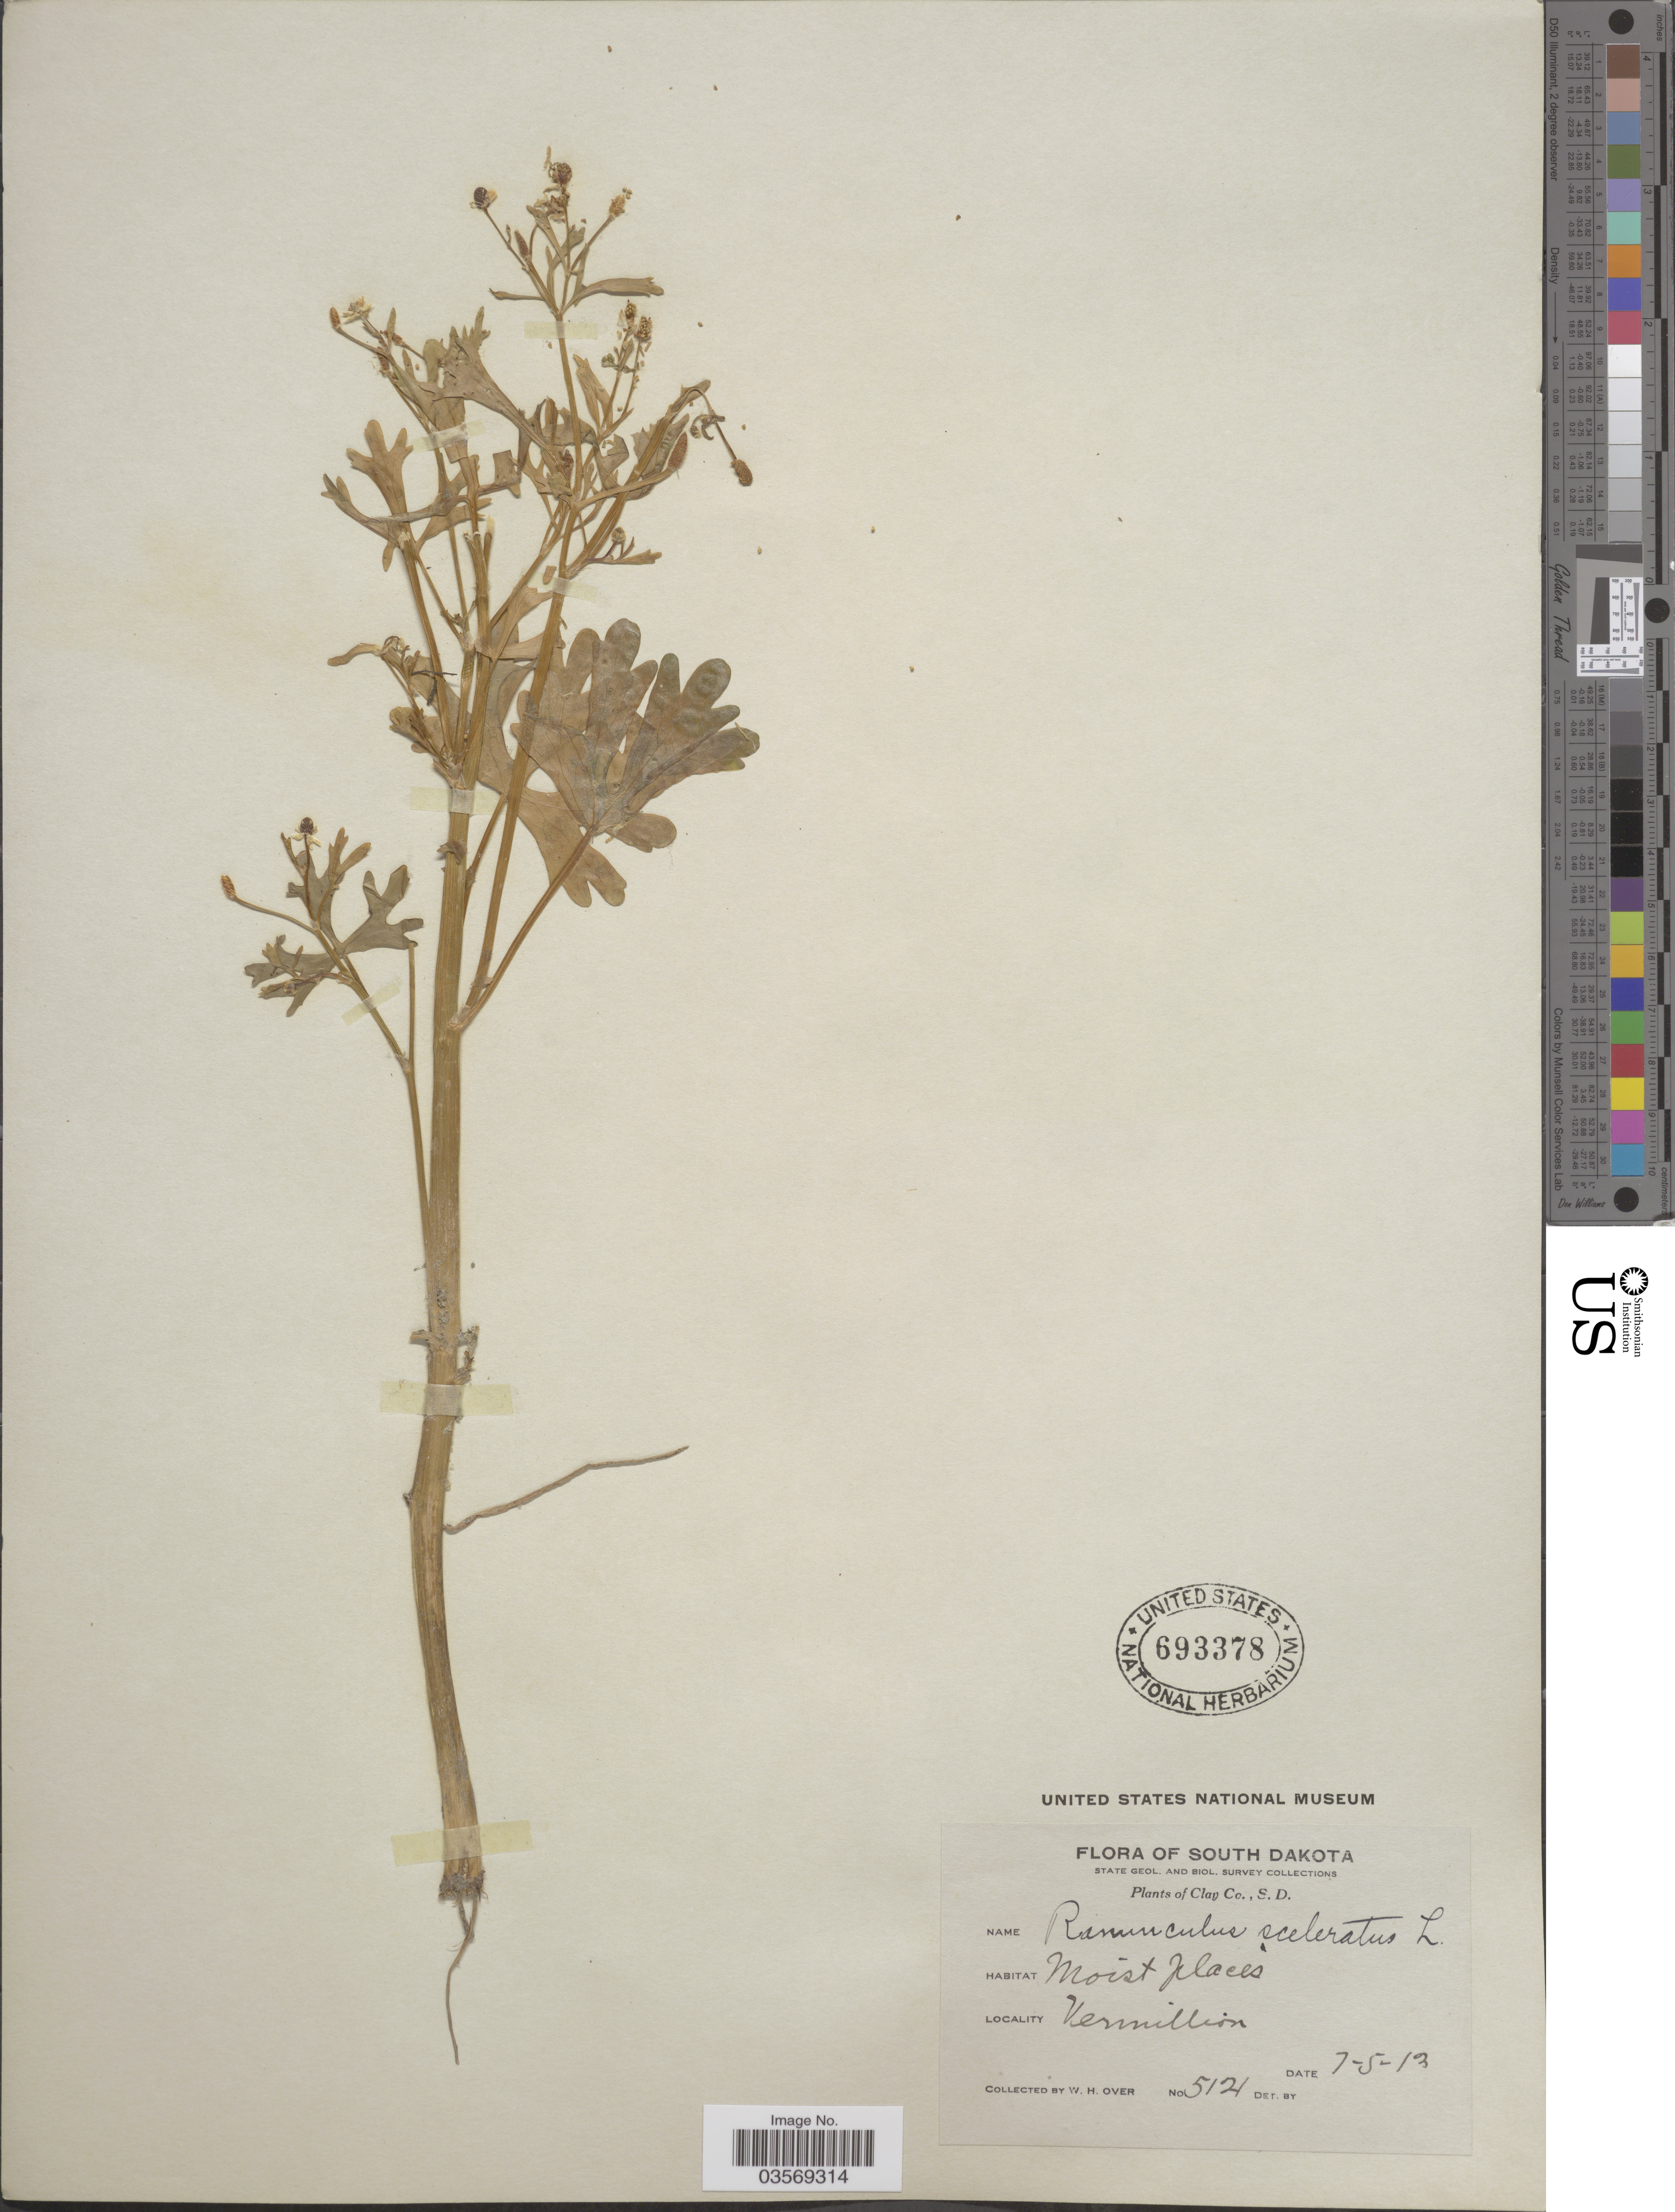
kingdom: Plantae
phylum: Tracheophyta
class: Magnoliopsida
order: Ranunculales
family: Ranunculaceae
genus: Ranunculus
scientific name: Ranunculus sceleratus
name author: L.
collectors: W. Over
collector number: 5121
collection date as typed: Transcribed d/m/y: 5/7/13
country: United States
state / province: South Dakota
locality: Clay Co., S. D. Vermillion.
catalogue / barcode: US 693378